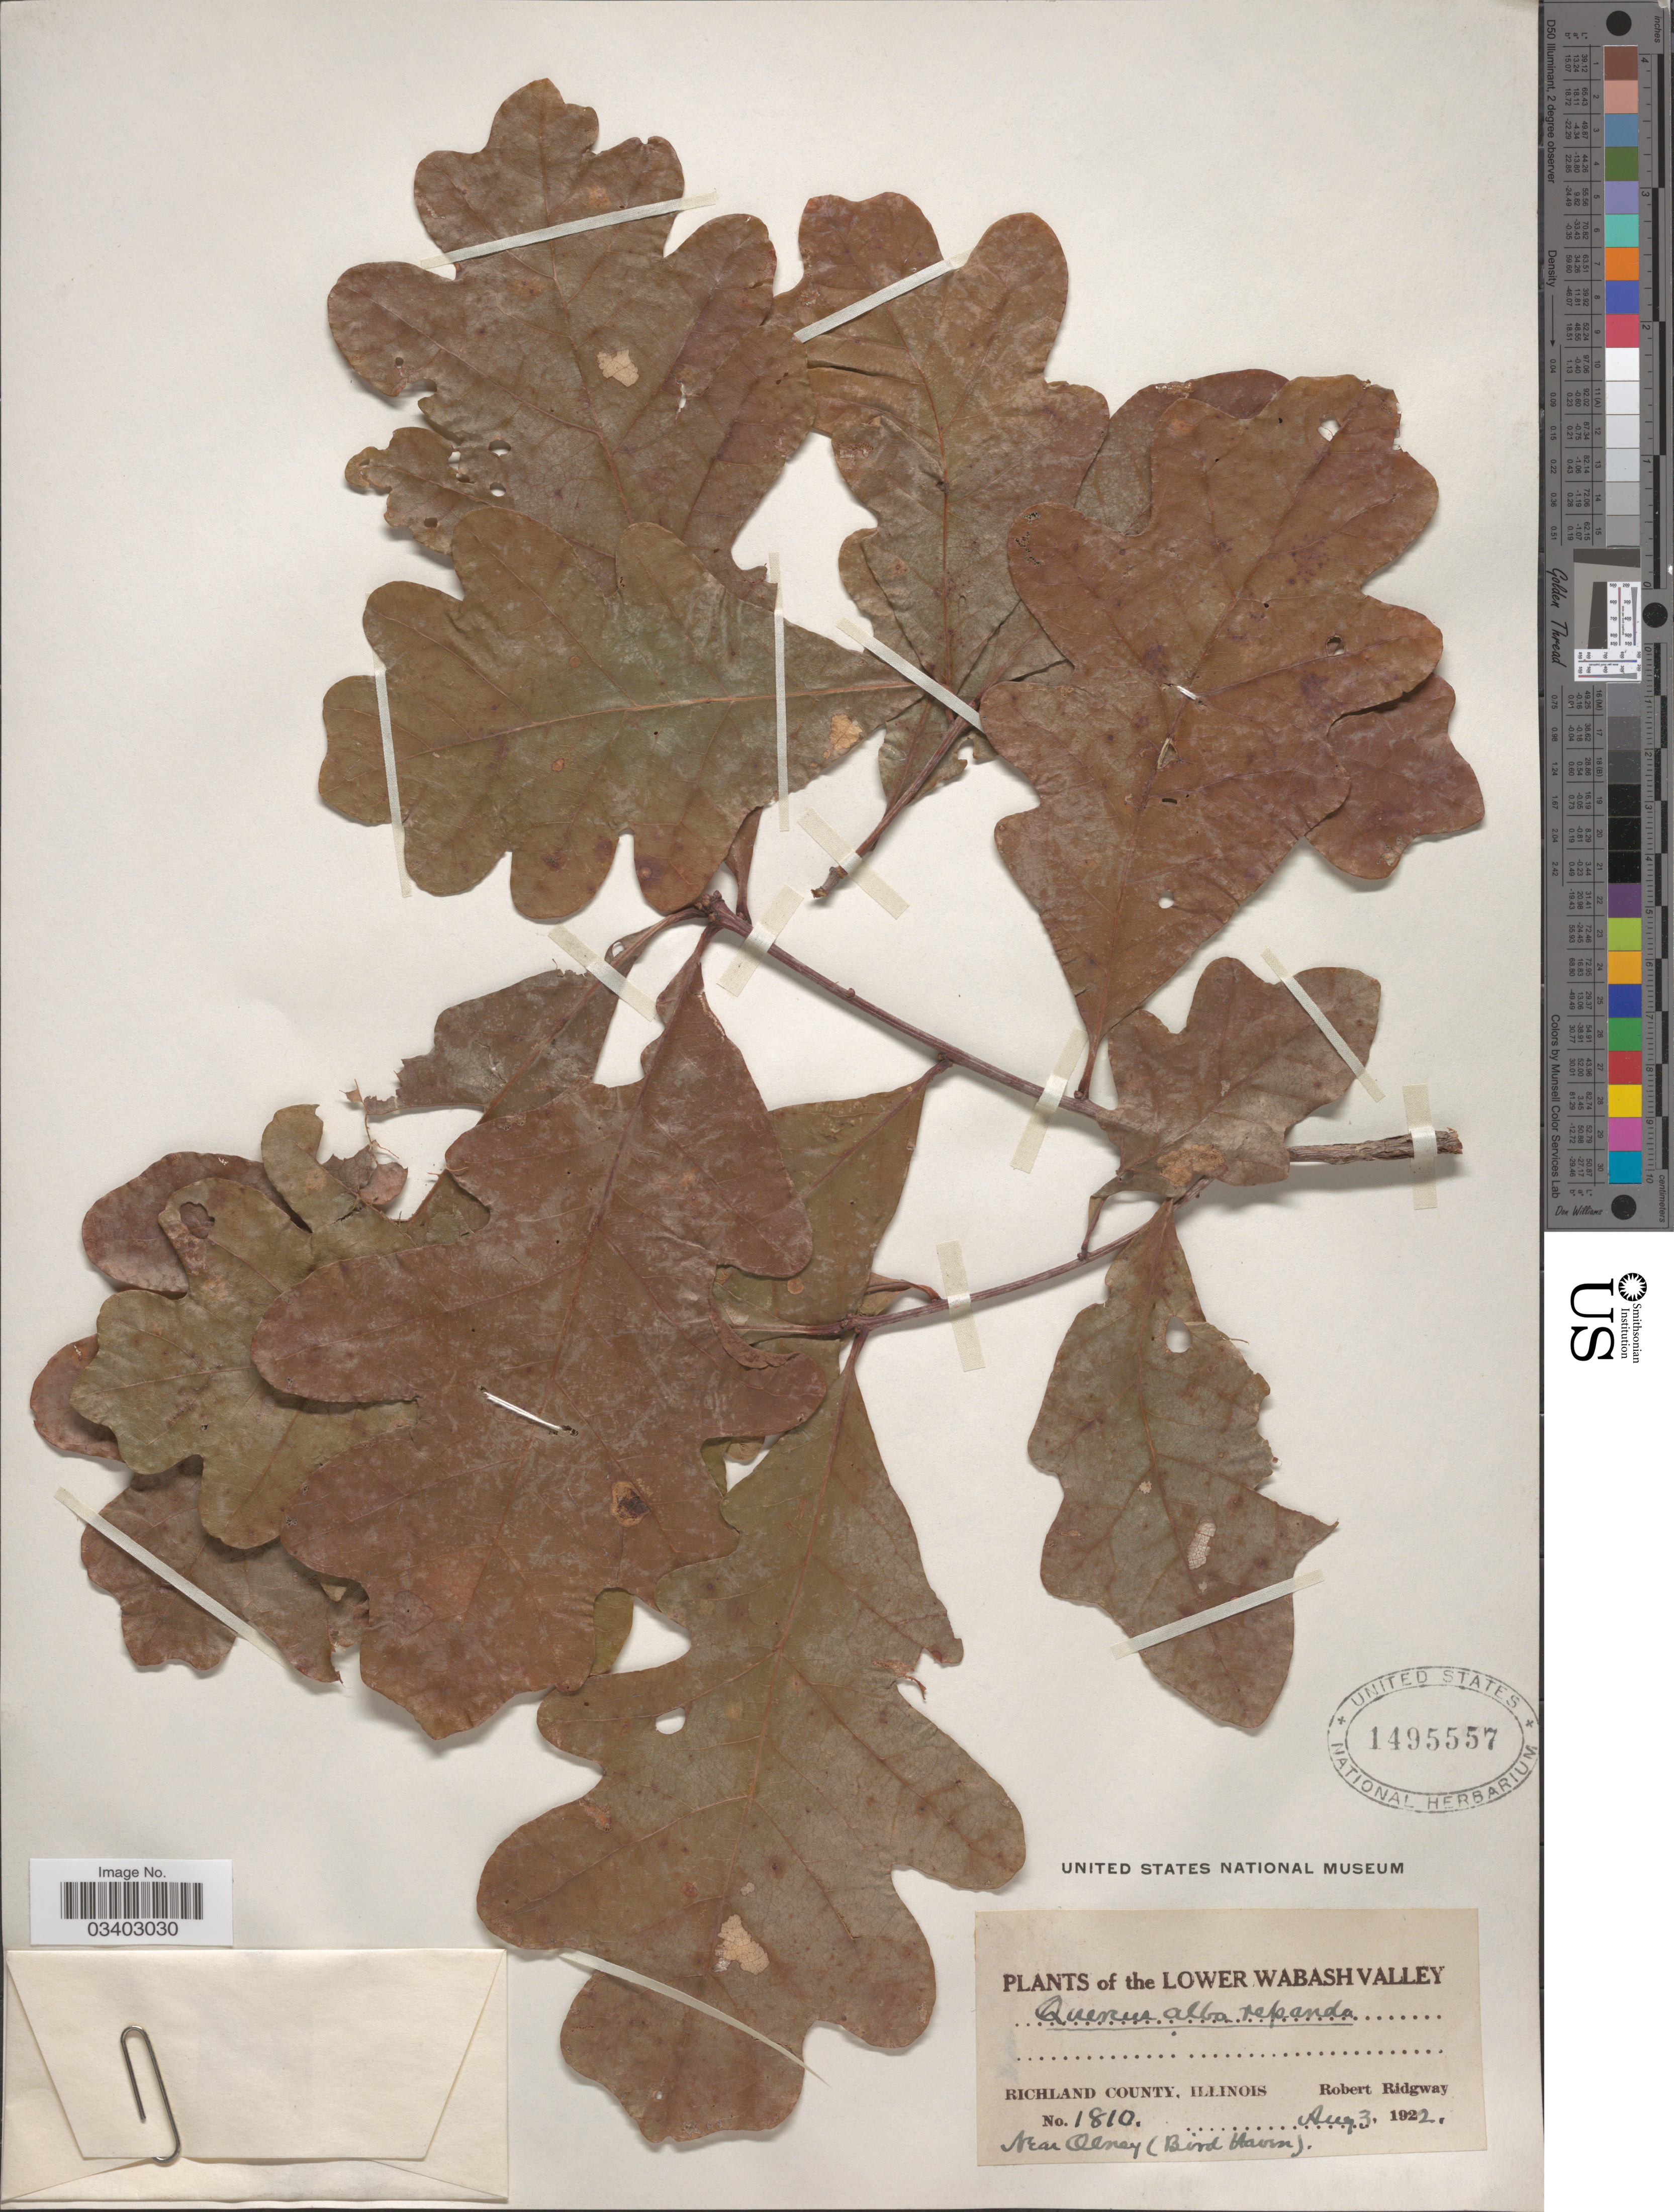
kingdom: Plantae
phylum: Tracheophyta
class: Magnoliopsida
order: Fagales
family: Fagaceae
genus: Quercus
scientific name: Quercus alba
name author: L.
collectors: R. Ridgway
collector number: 1810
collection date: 1922-08-03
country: United States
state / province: Illinois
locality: The Lower Wabash Valley, Richland County. Near Olney (Bird Haven).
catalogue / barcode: US 1495557